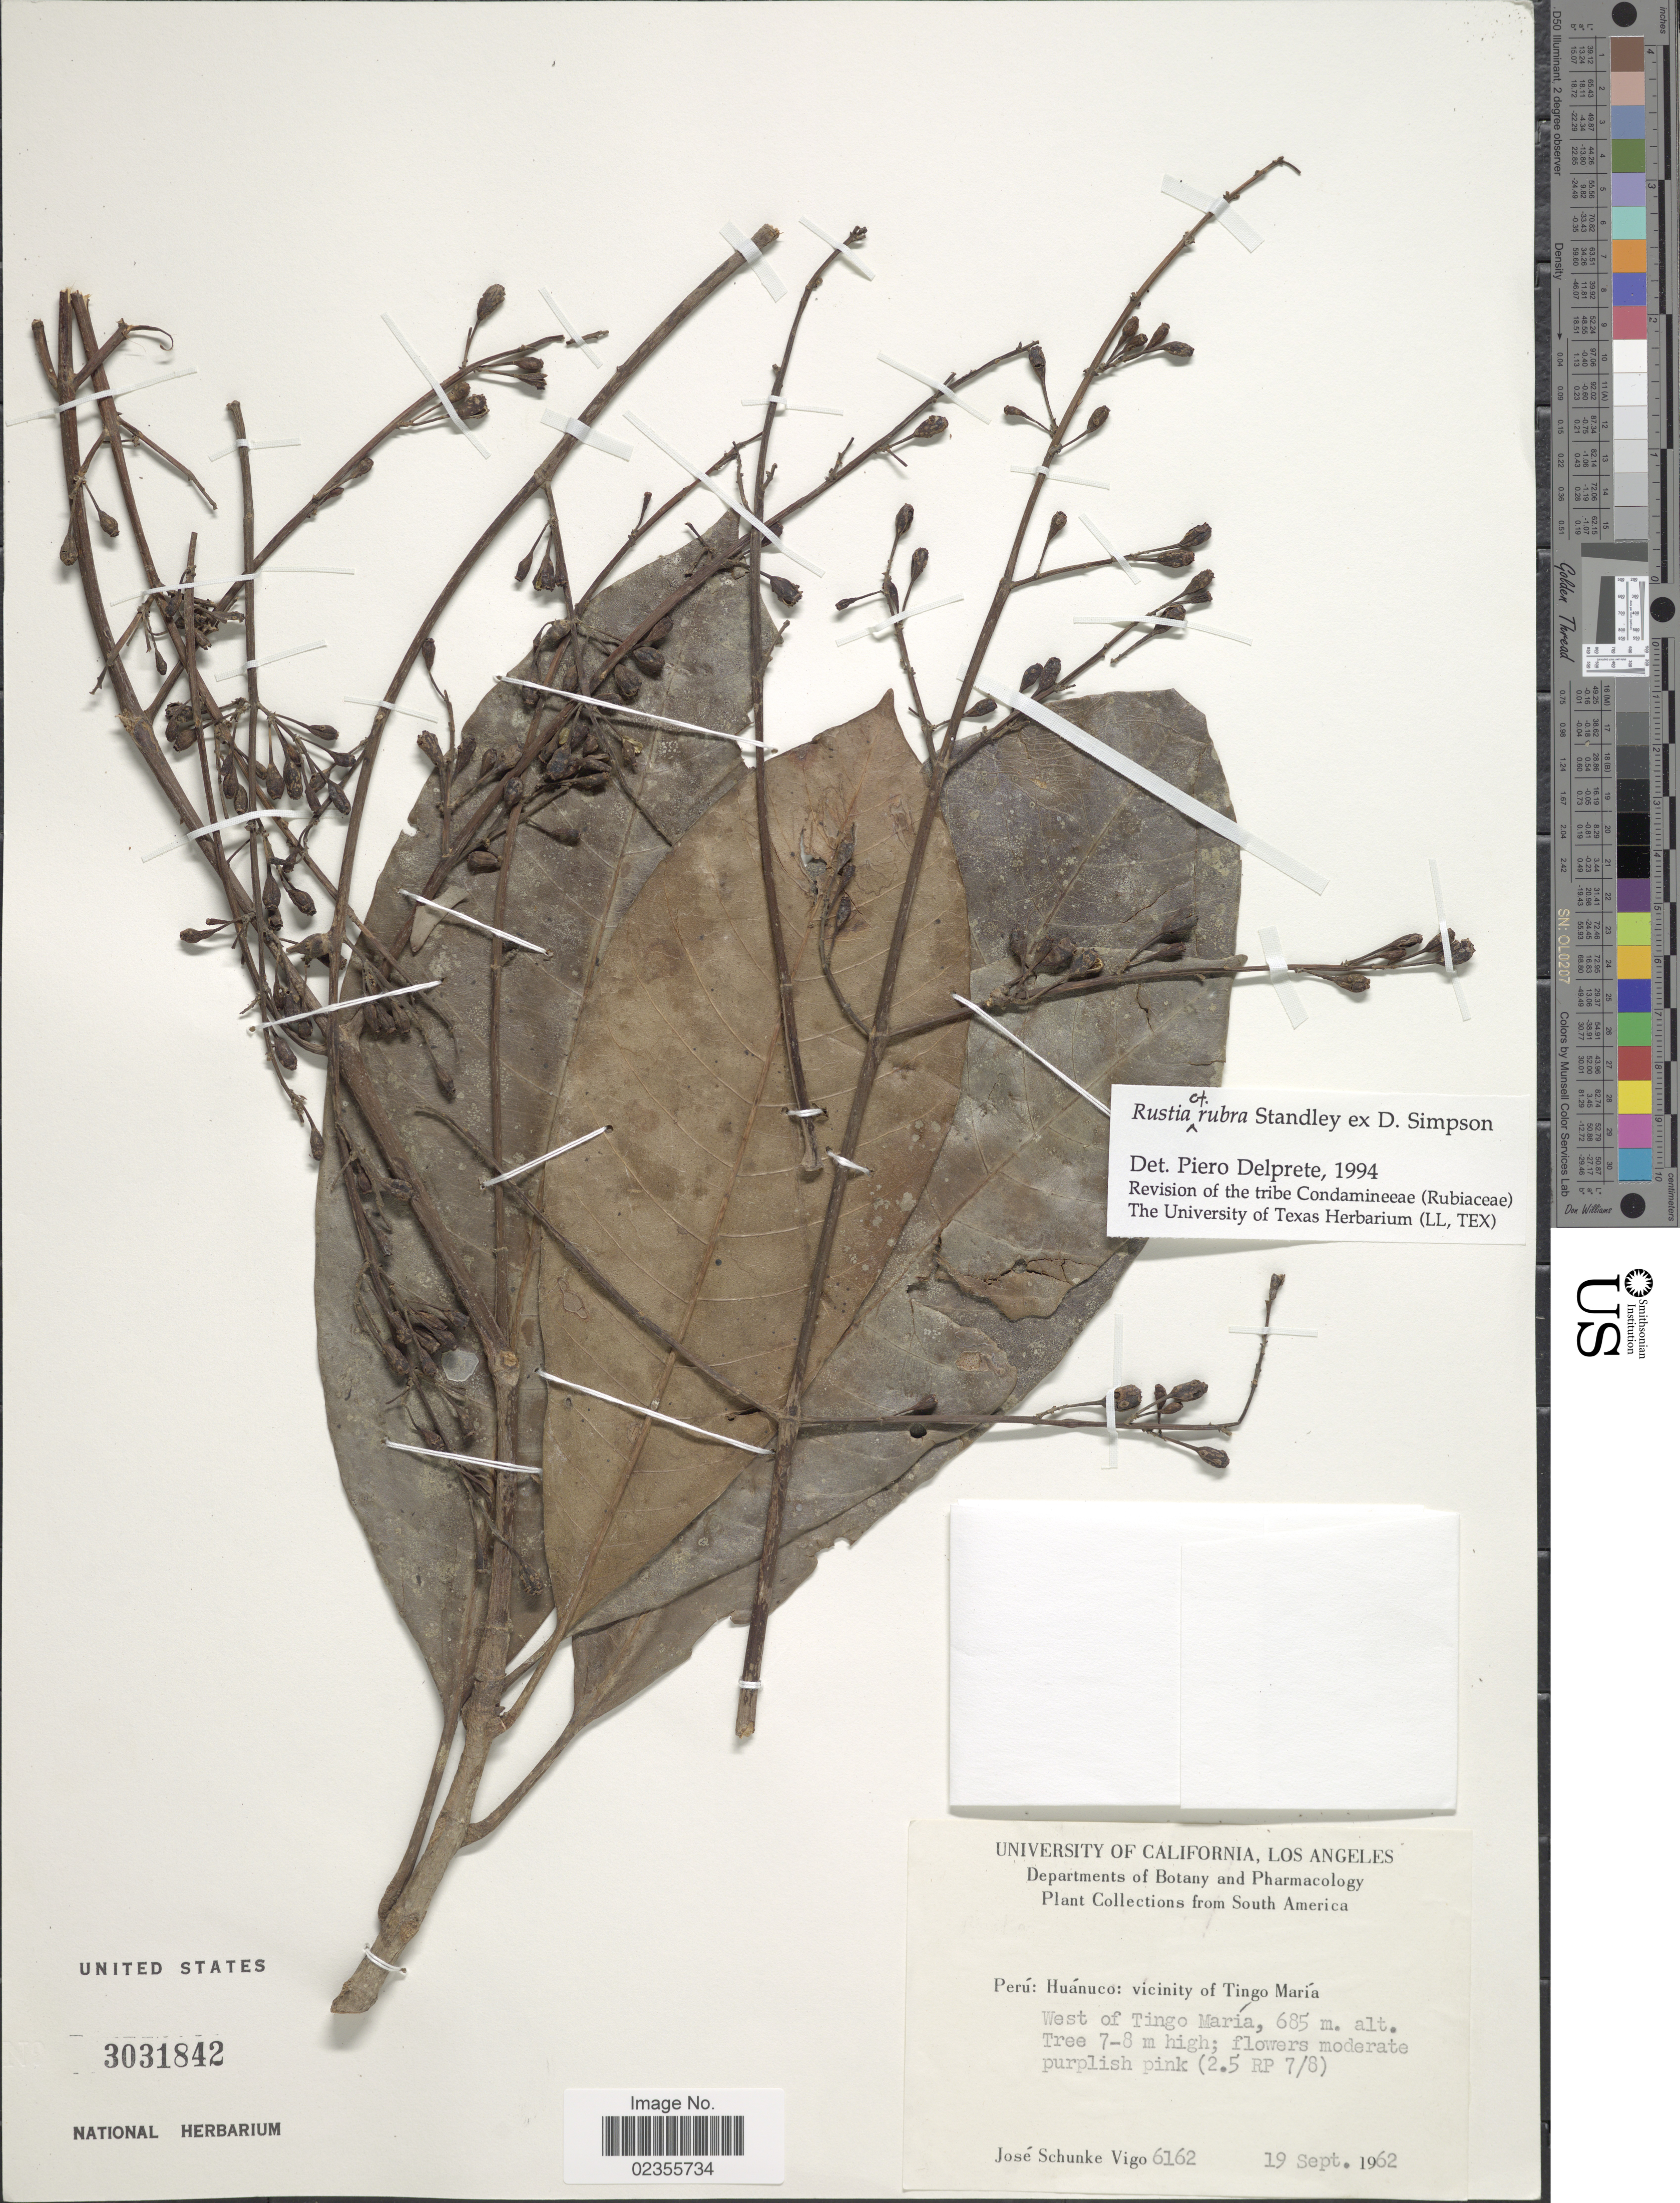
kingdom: Plantae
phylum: Tracheophyta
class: Magnoliopsida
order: Gentianales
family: Rubiaceae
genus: Rustia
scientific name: Rustia rubra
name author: Standl. ex D.R. Simpson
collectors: J. Schunke Vigo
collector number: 6162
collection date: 1962-09-19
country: Peru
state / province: Huánuco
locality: Vicinity of Tingo Maria, West of Tingo Maria.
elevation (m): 685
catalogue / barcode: US 3031842